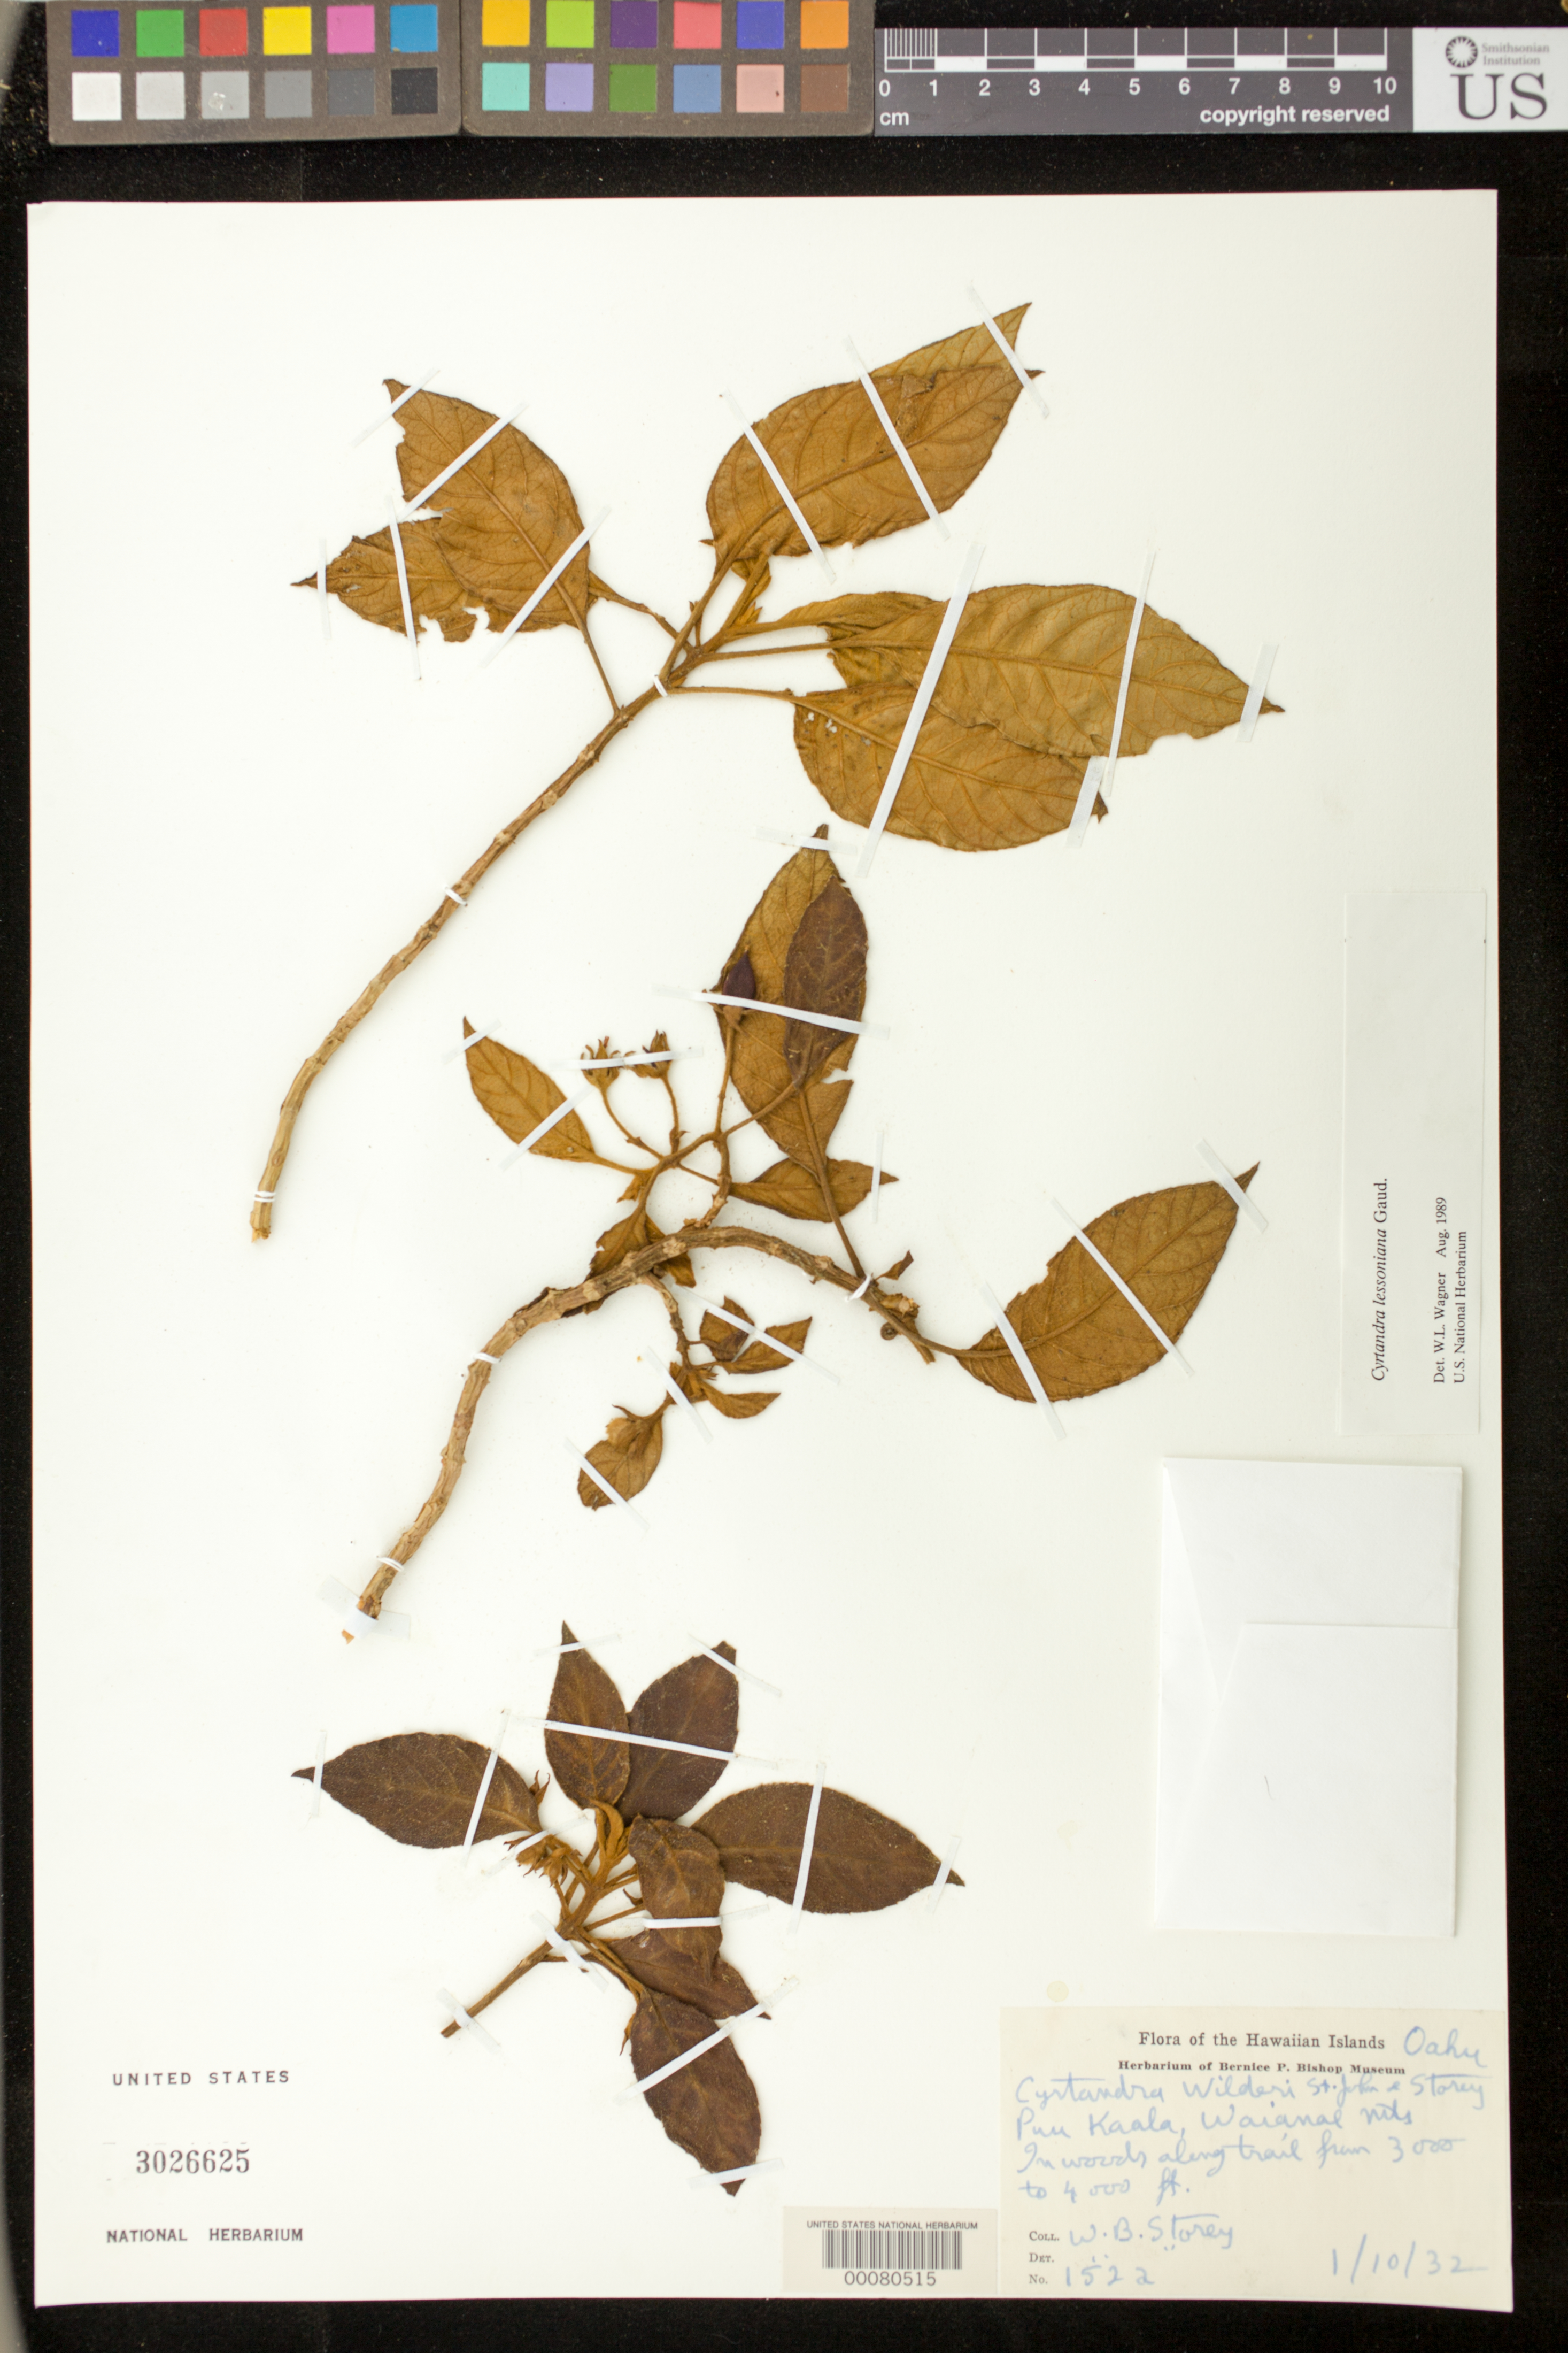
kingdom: Plantae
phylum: Tracheophyta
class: Magnoliopsida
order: Lamiales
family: Gesneriaceae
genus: Cyrtandra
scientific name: Cyrtandra lessoniana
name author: Gaudich.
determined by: Wagner, W. L., (BOT), Smithsonian Institution - National Museum of Natural History (UNITED STATES)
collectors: W. Storey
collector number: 1522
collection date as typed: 1932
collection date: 1932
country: United States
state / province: Hawaii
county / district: Honolulu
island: Oahu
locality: Puu Kaala, Waianae mts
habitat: In woods along trail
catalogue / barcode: US 3026625